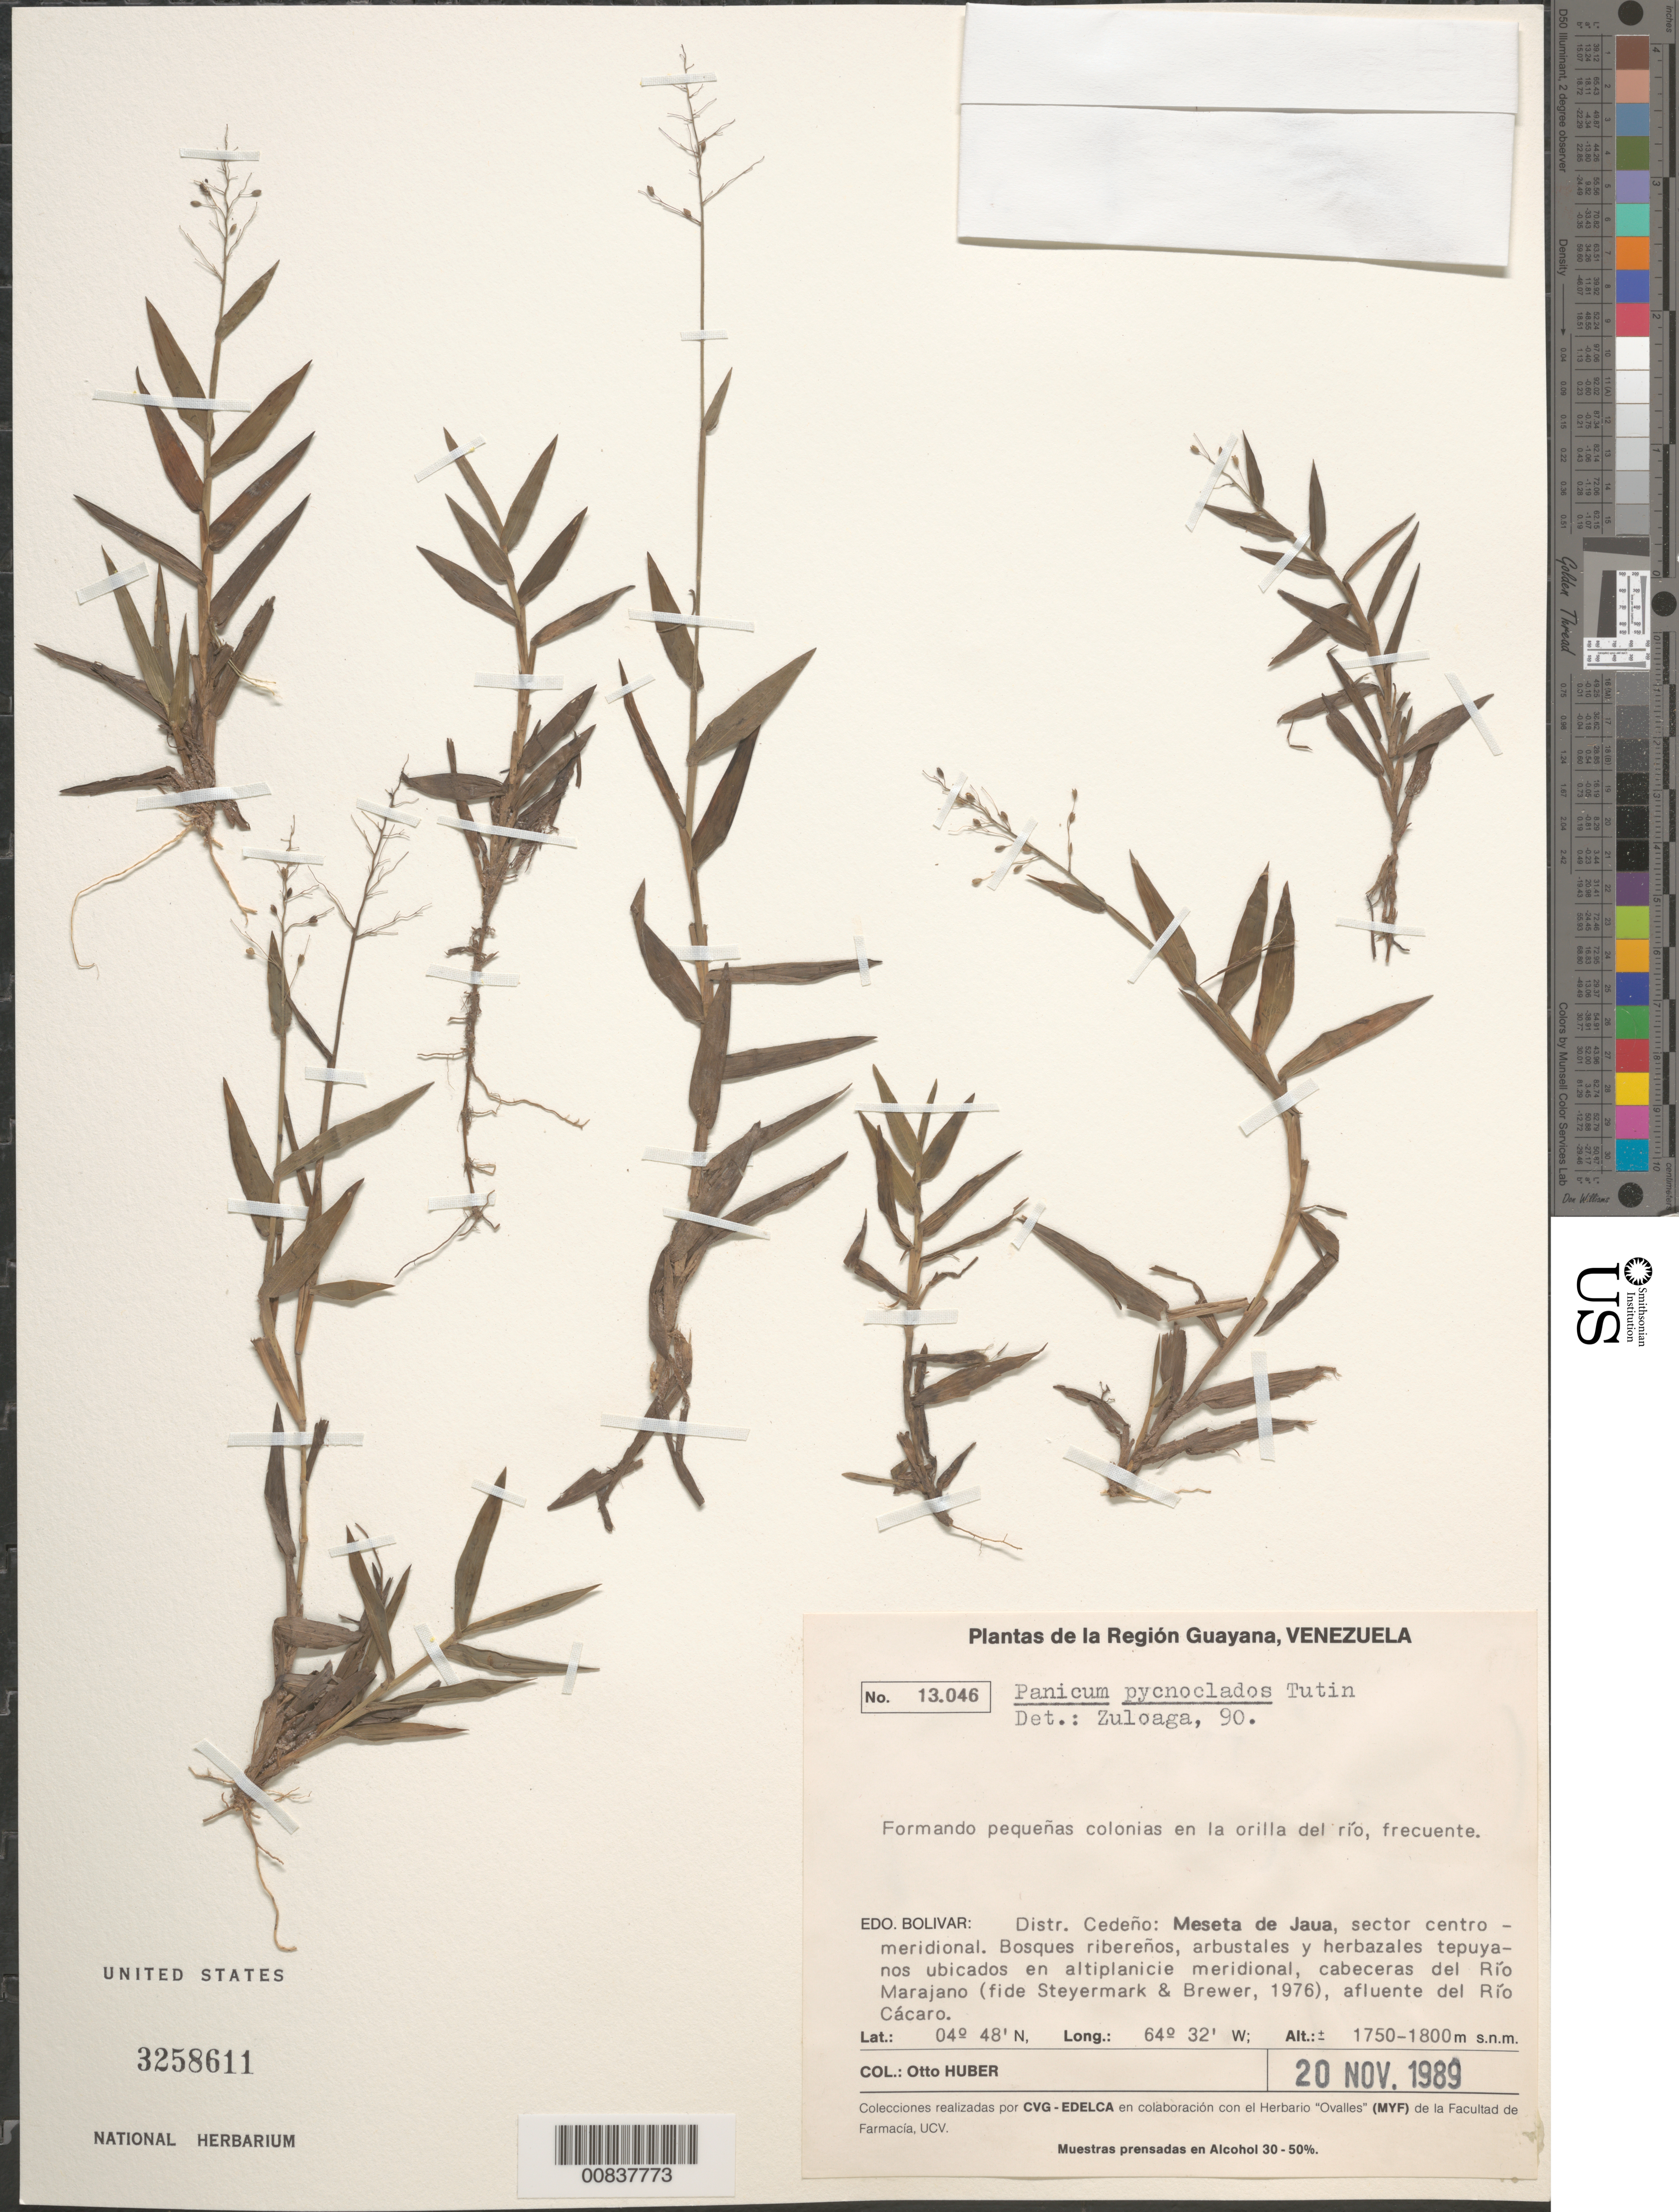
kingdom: Plantae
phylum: Tracheophyta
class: Liliopsida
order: Poales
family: Poaceae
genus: Panicum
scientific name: Panicum pycnoclados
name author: Tutin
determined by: Zuloaga, F. O.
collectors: O. Huber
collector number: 13046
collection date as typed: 20-Nov-89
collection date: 1989-11-20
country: Venezuela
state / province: Bolívar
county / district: Cedeño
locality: Meseta de Jaua, cabaceras del Río Marjano (affl. of Río Cacaro)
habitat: Bosques riberenos, arbustales y herbazales tepuyanos ubicados en altiplanicie meridional; en la orilla del rio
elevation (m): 1750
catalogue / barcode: US 3258611